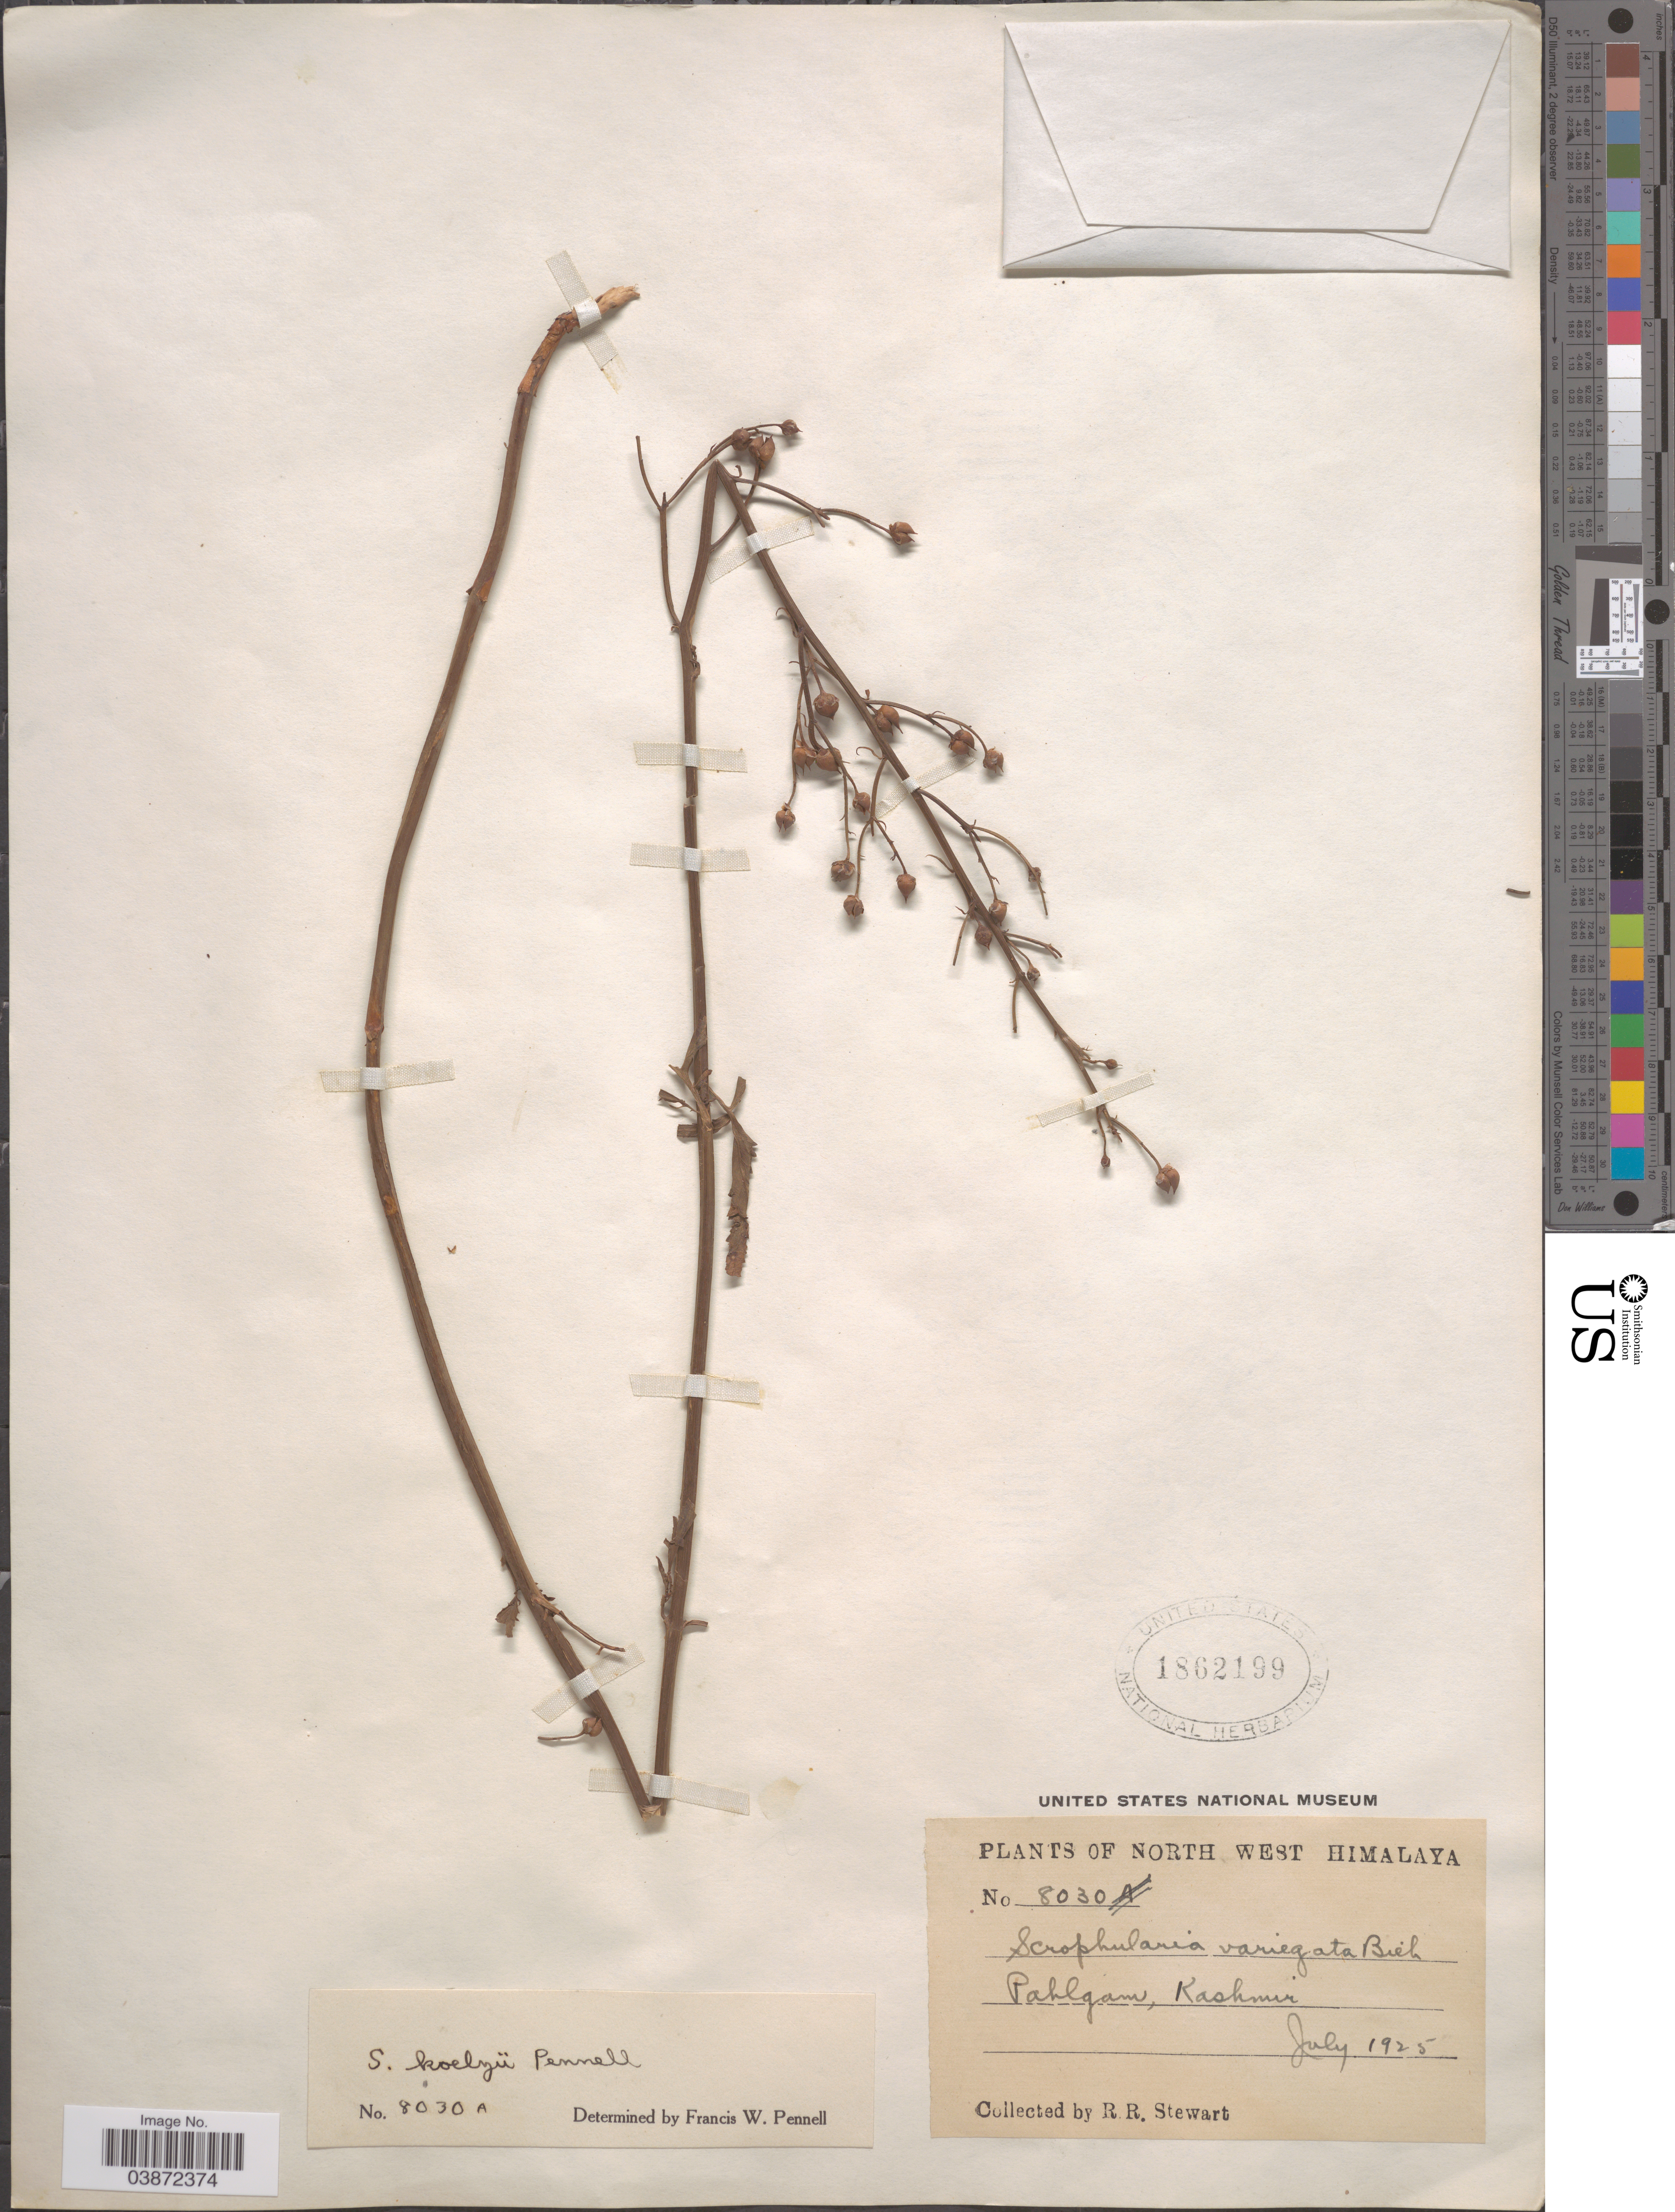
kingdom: Plantae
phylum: Tracheophyta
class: Magnoliopsida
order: Lamiales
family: Scrophulariaceae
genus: Scrophularia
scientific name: Scrophularia koelzii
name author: Pennell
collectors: R. Stewart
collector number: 8030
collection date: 1925-07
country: India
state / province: Jammu and Kashmir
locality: North West Himalaya. Pahlgam, Kashmir.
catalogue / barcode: US 1862199